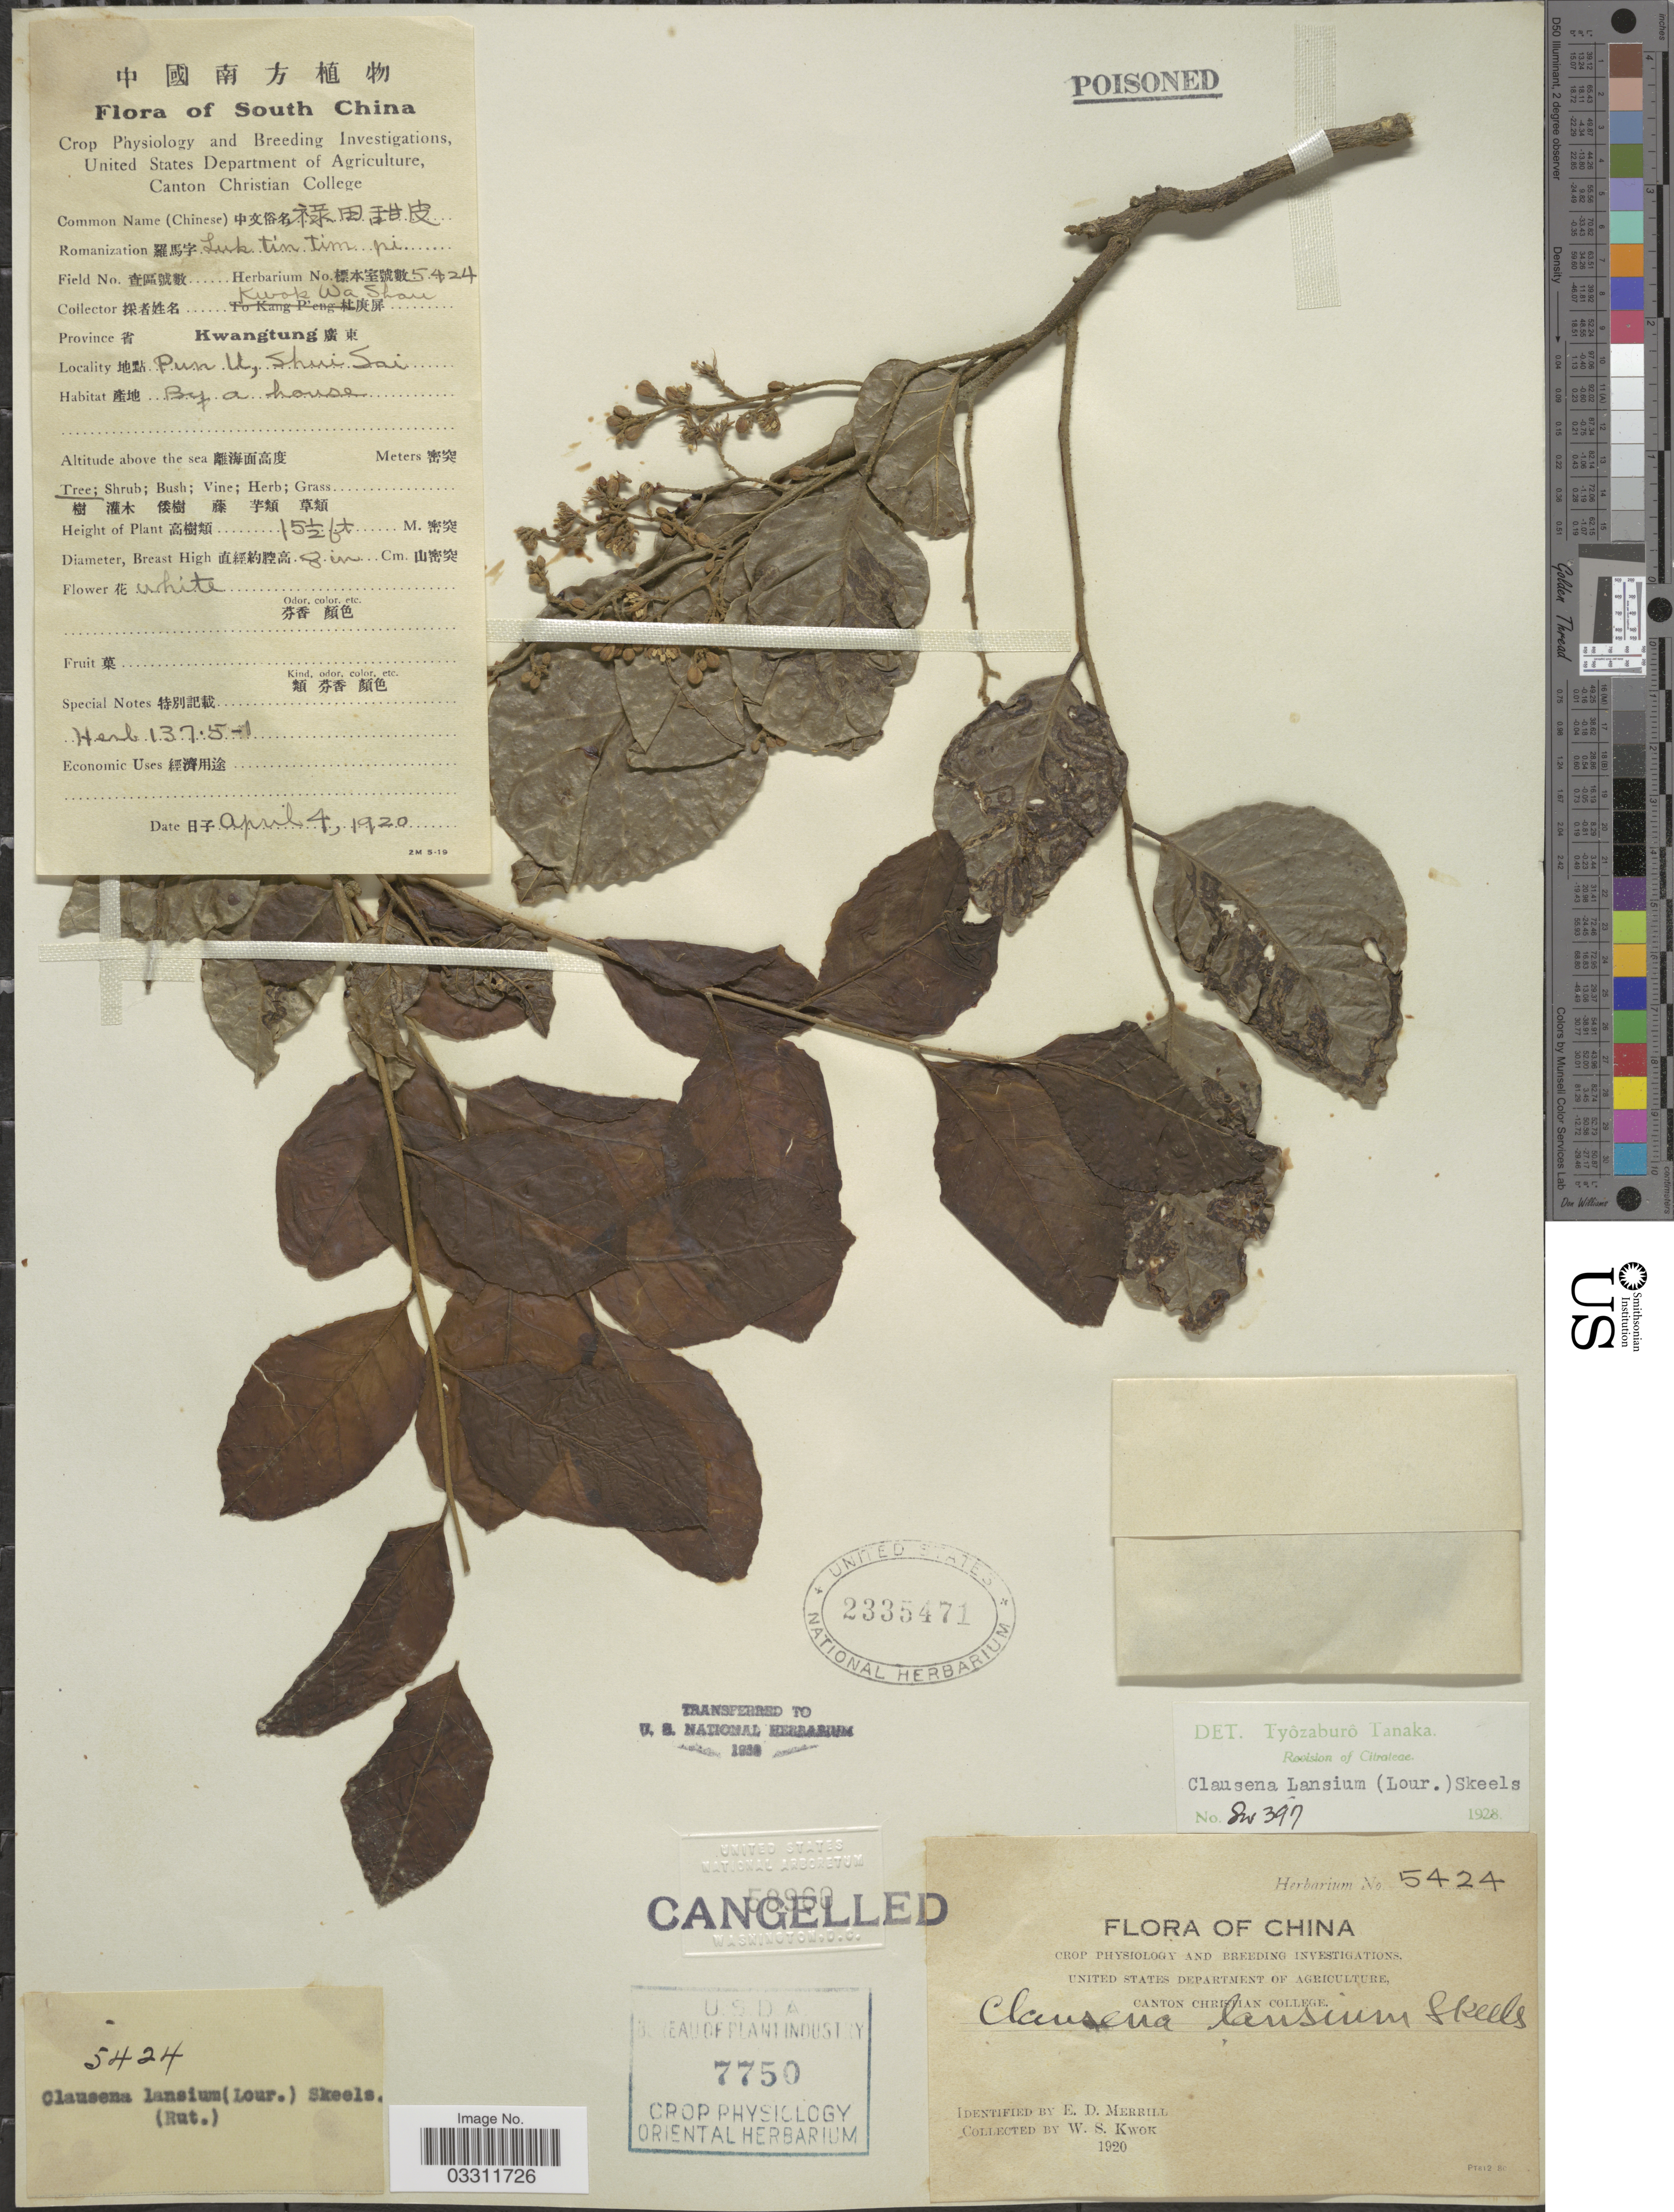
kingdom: Plantae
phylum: Tracheophyta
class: Magnoliopsida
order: Sapindales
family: Rutaceae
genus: Clausena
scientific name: Clausena lansium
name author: (Lour.) Skeels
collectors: K. Shau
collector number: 5424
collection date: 1920-04-04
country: China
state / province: Guangdong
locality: South China. Province Kwangtung. Pun U, Shui Sai.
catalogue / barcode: US 2335471